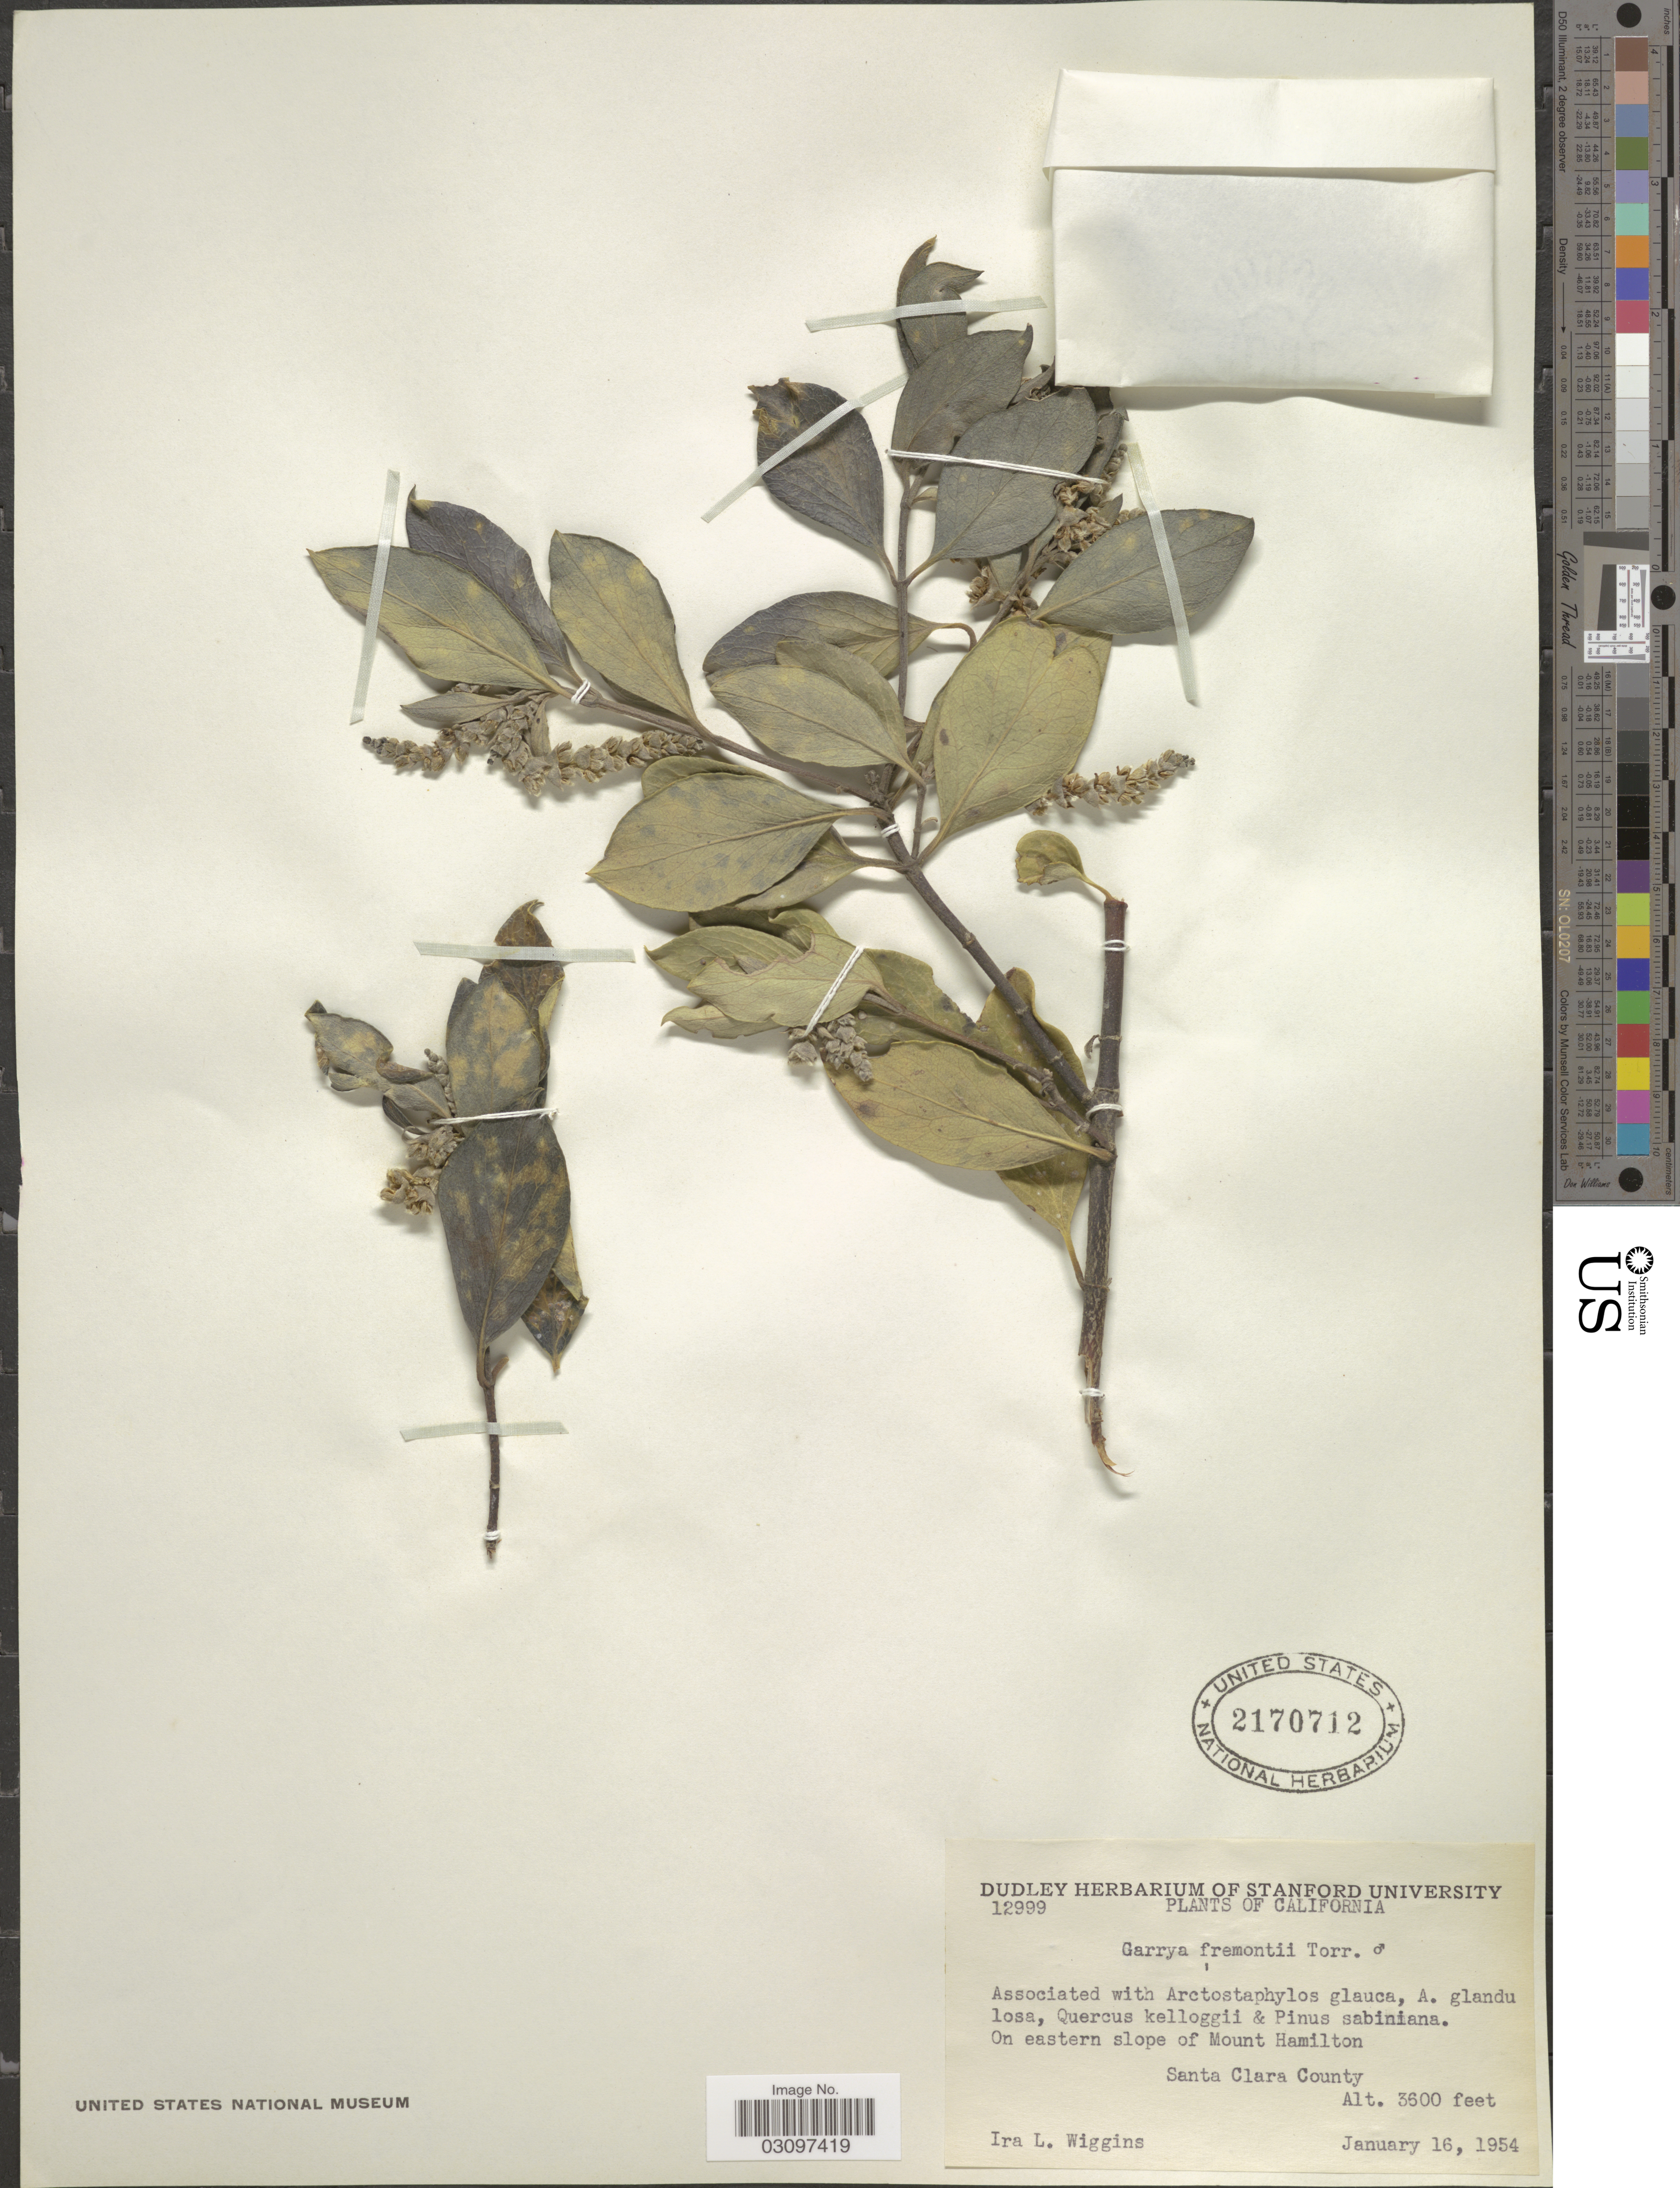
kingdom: Plantae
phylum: Tracheophyta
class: Magnoliopsida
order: Garryales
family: Garryaceae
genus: Garrya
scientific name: Garrya fremontii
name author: Torr.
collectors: I. L. Wiggins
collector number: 12999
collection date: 1954-01-16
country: United States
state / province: California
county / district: Santa Clara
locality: On eastern slope of Mount Hamilton. Santa Clara County.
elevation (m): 1097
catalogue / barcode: US 2170712